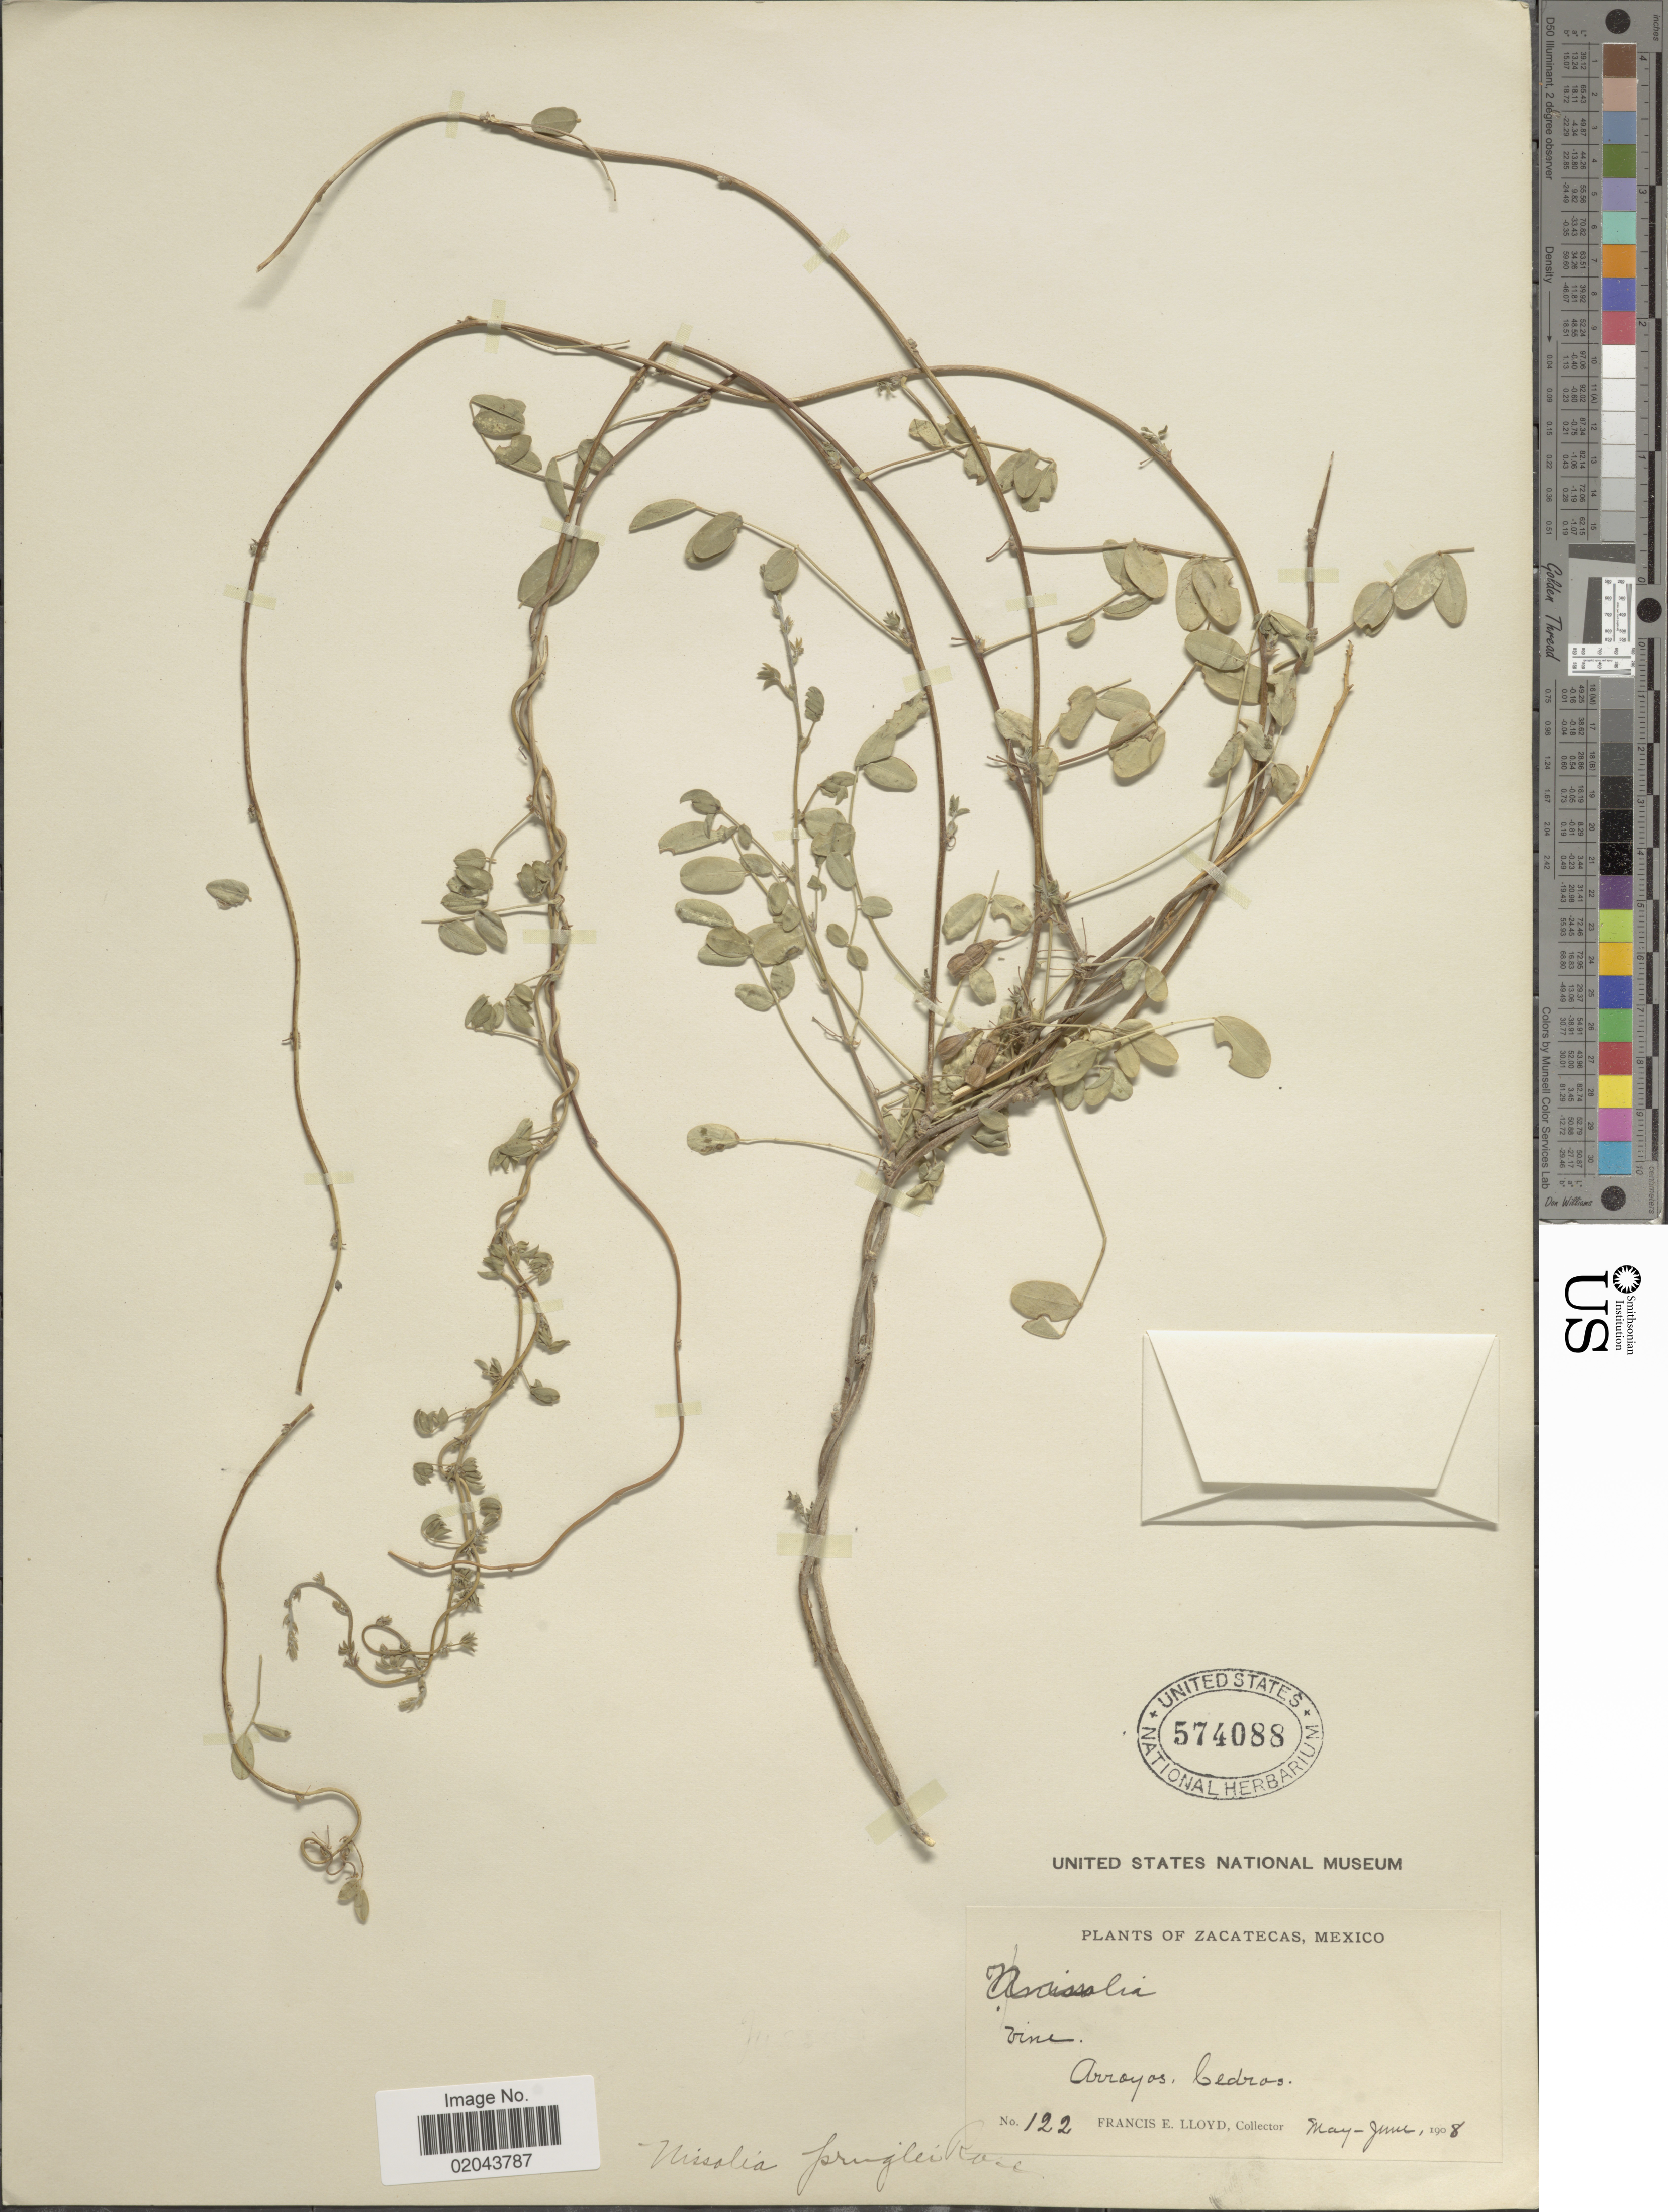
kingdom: Plantae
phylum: Tracheophyta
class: Magnoliopsida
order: Fabales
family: Fabaceae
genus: Nissolia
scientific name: Nissolia pringlei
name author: Rose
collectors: Lloyd, C. E.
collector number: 122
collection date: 1908-05/1908-06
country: Mexico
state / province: Zacatecas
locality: Vine, Arroyos, Cedros.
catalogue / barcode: US 574088